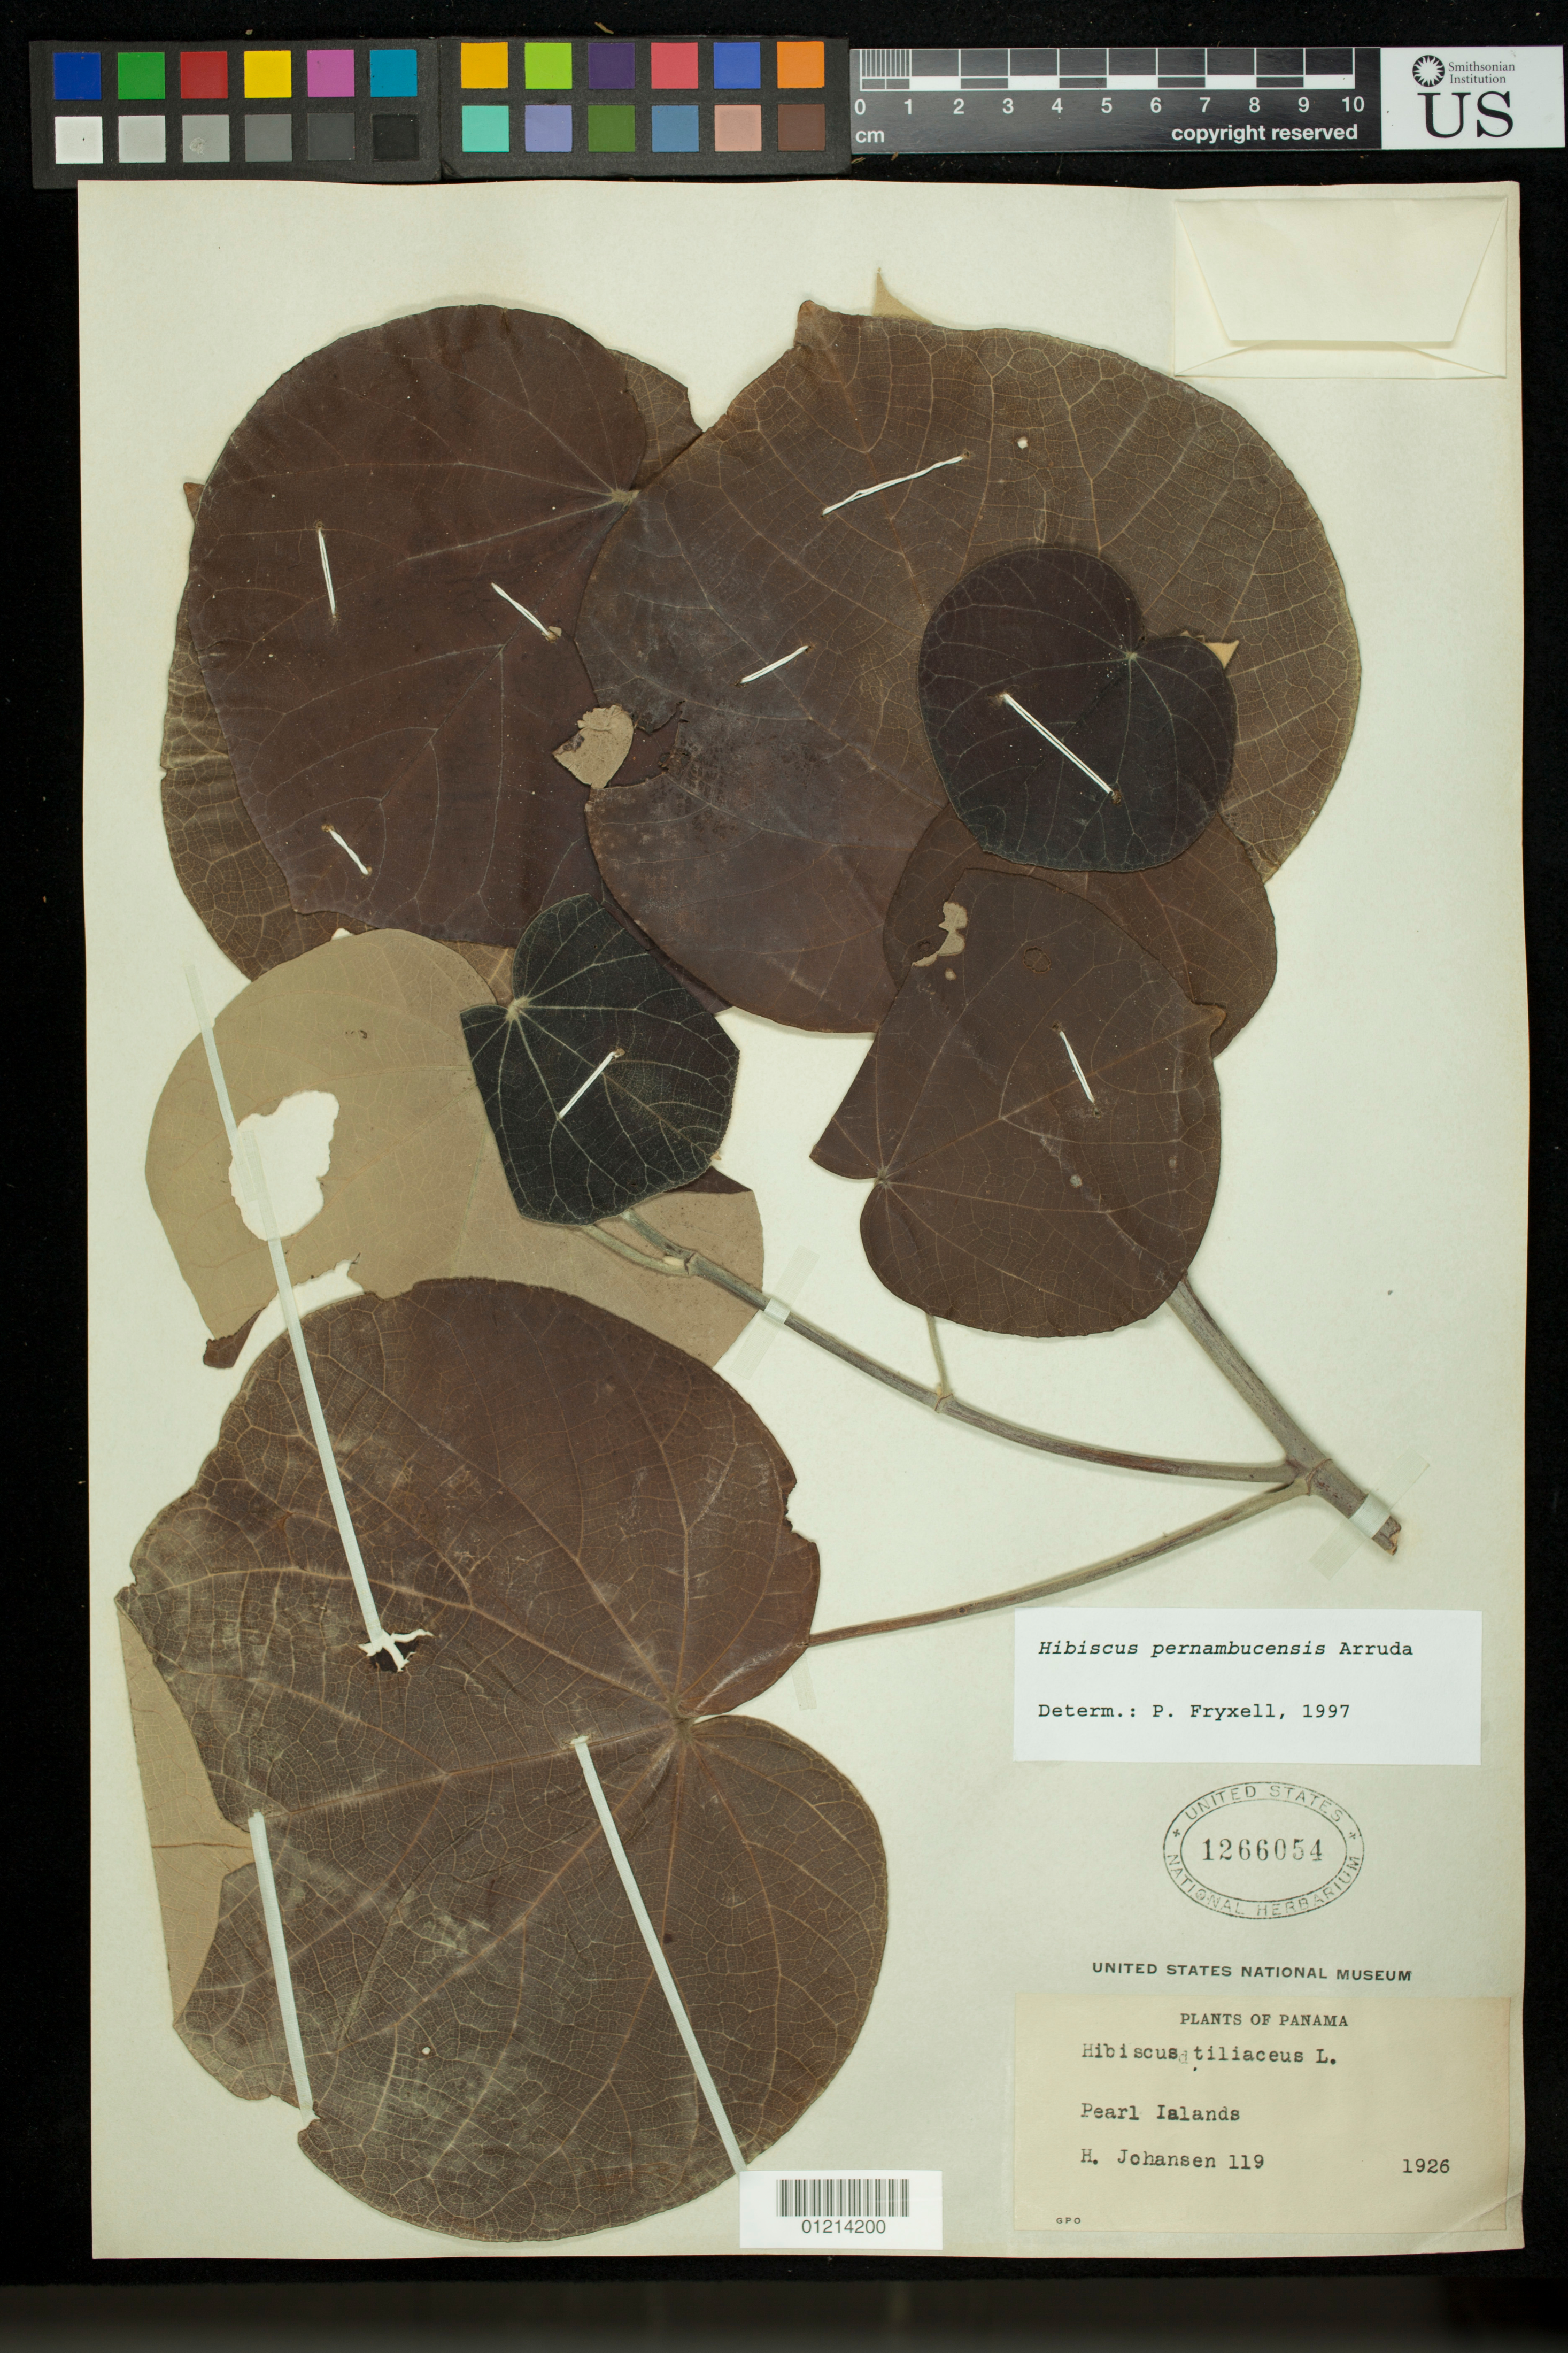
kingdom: Plantae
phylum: Tracheophyta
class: Magnoliopsida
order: Malvales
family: Malvaceae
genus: Talipariti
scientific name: Talipariti tiliaceum var. pernambucense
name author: (Arruda) Fryxell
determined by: Dorr, Laurence J., Curator (BOT), Smithsonian Institution - National Museum of Natural History (UNITED STATES)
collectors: H. Johansen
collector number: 119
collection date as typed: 1926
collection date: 1926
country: Panama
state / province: Panamá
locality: Pearl Islands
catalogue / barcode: US 1266054